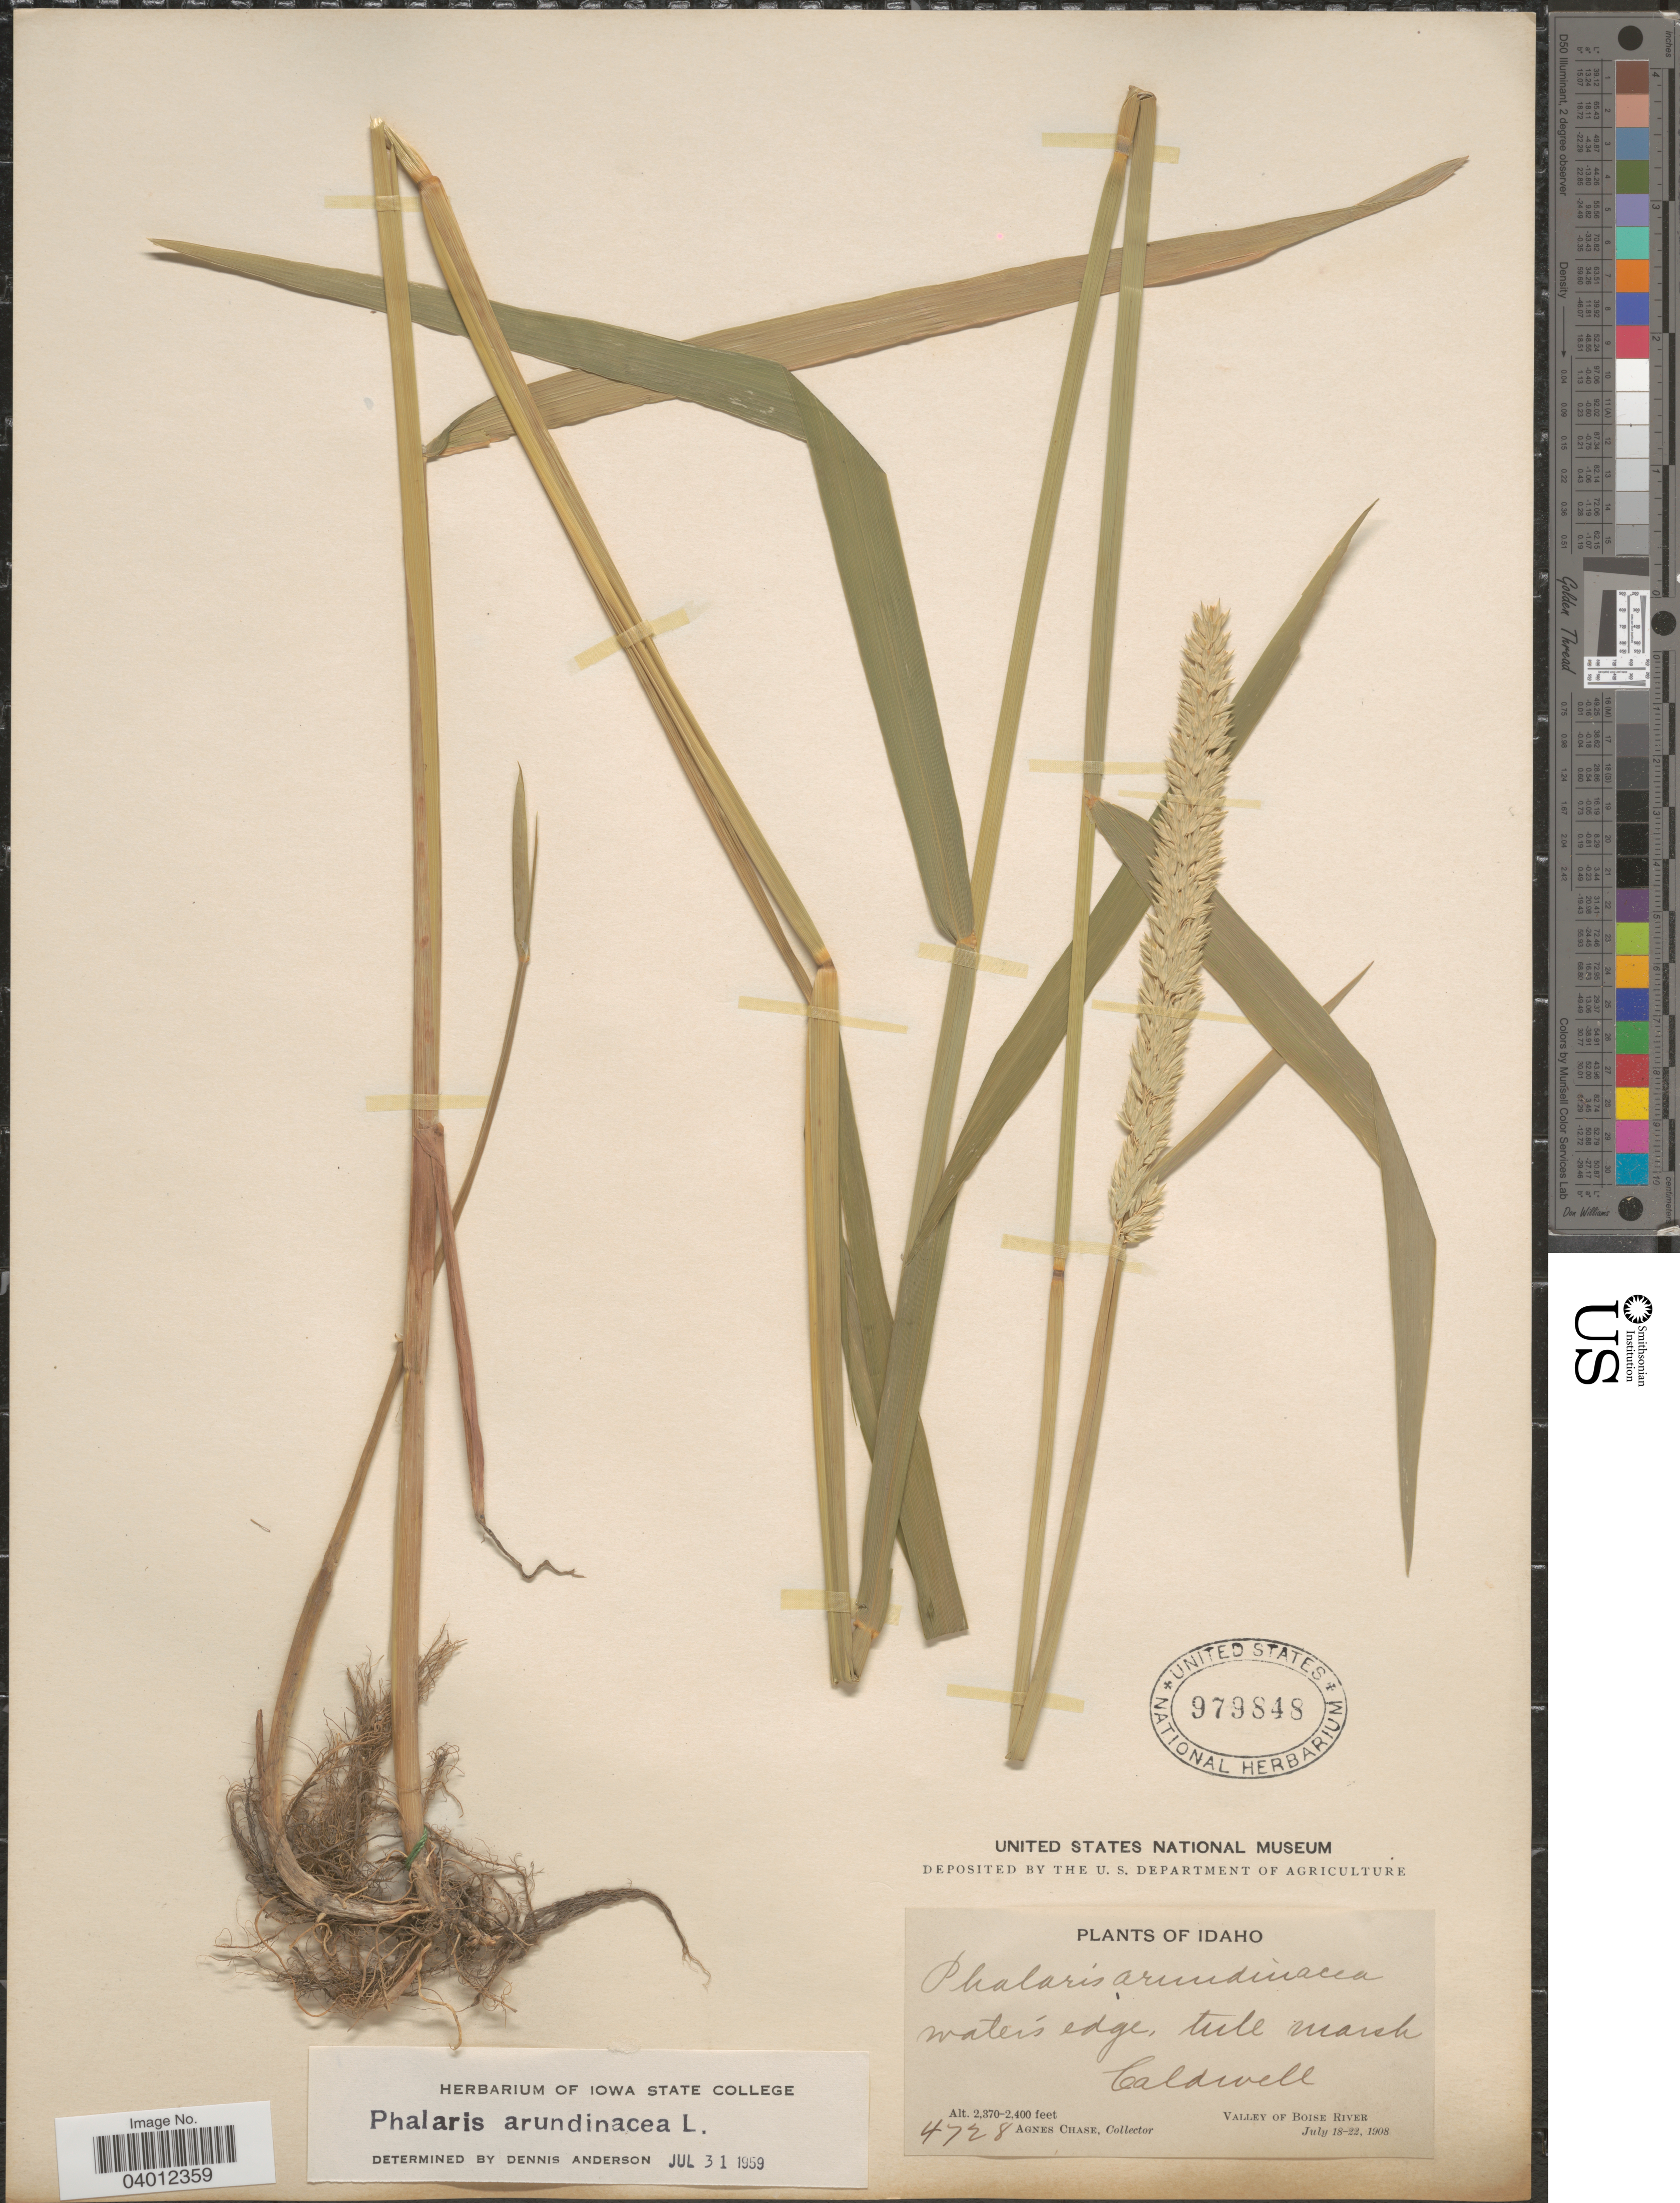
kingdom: Plantae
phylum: Tracheophyta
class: Liliopsida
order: Poales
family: Poaceae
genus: Phalaris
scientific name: Phalaris arundinacea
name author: L.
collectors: A. Chase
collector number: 4728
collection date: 1908-07-18/1908-07-22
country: United States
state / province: Idaho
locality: Caldwell. Valley of Boise River.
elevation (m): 722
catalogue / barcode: US 979848